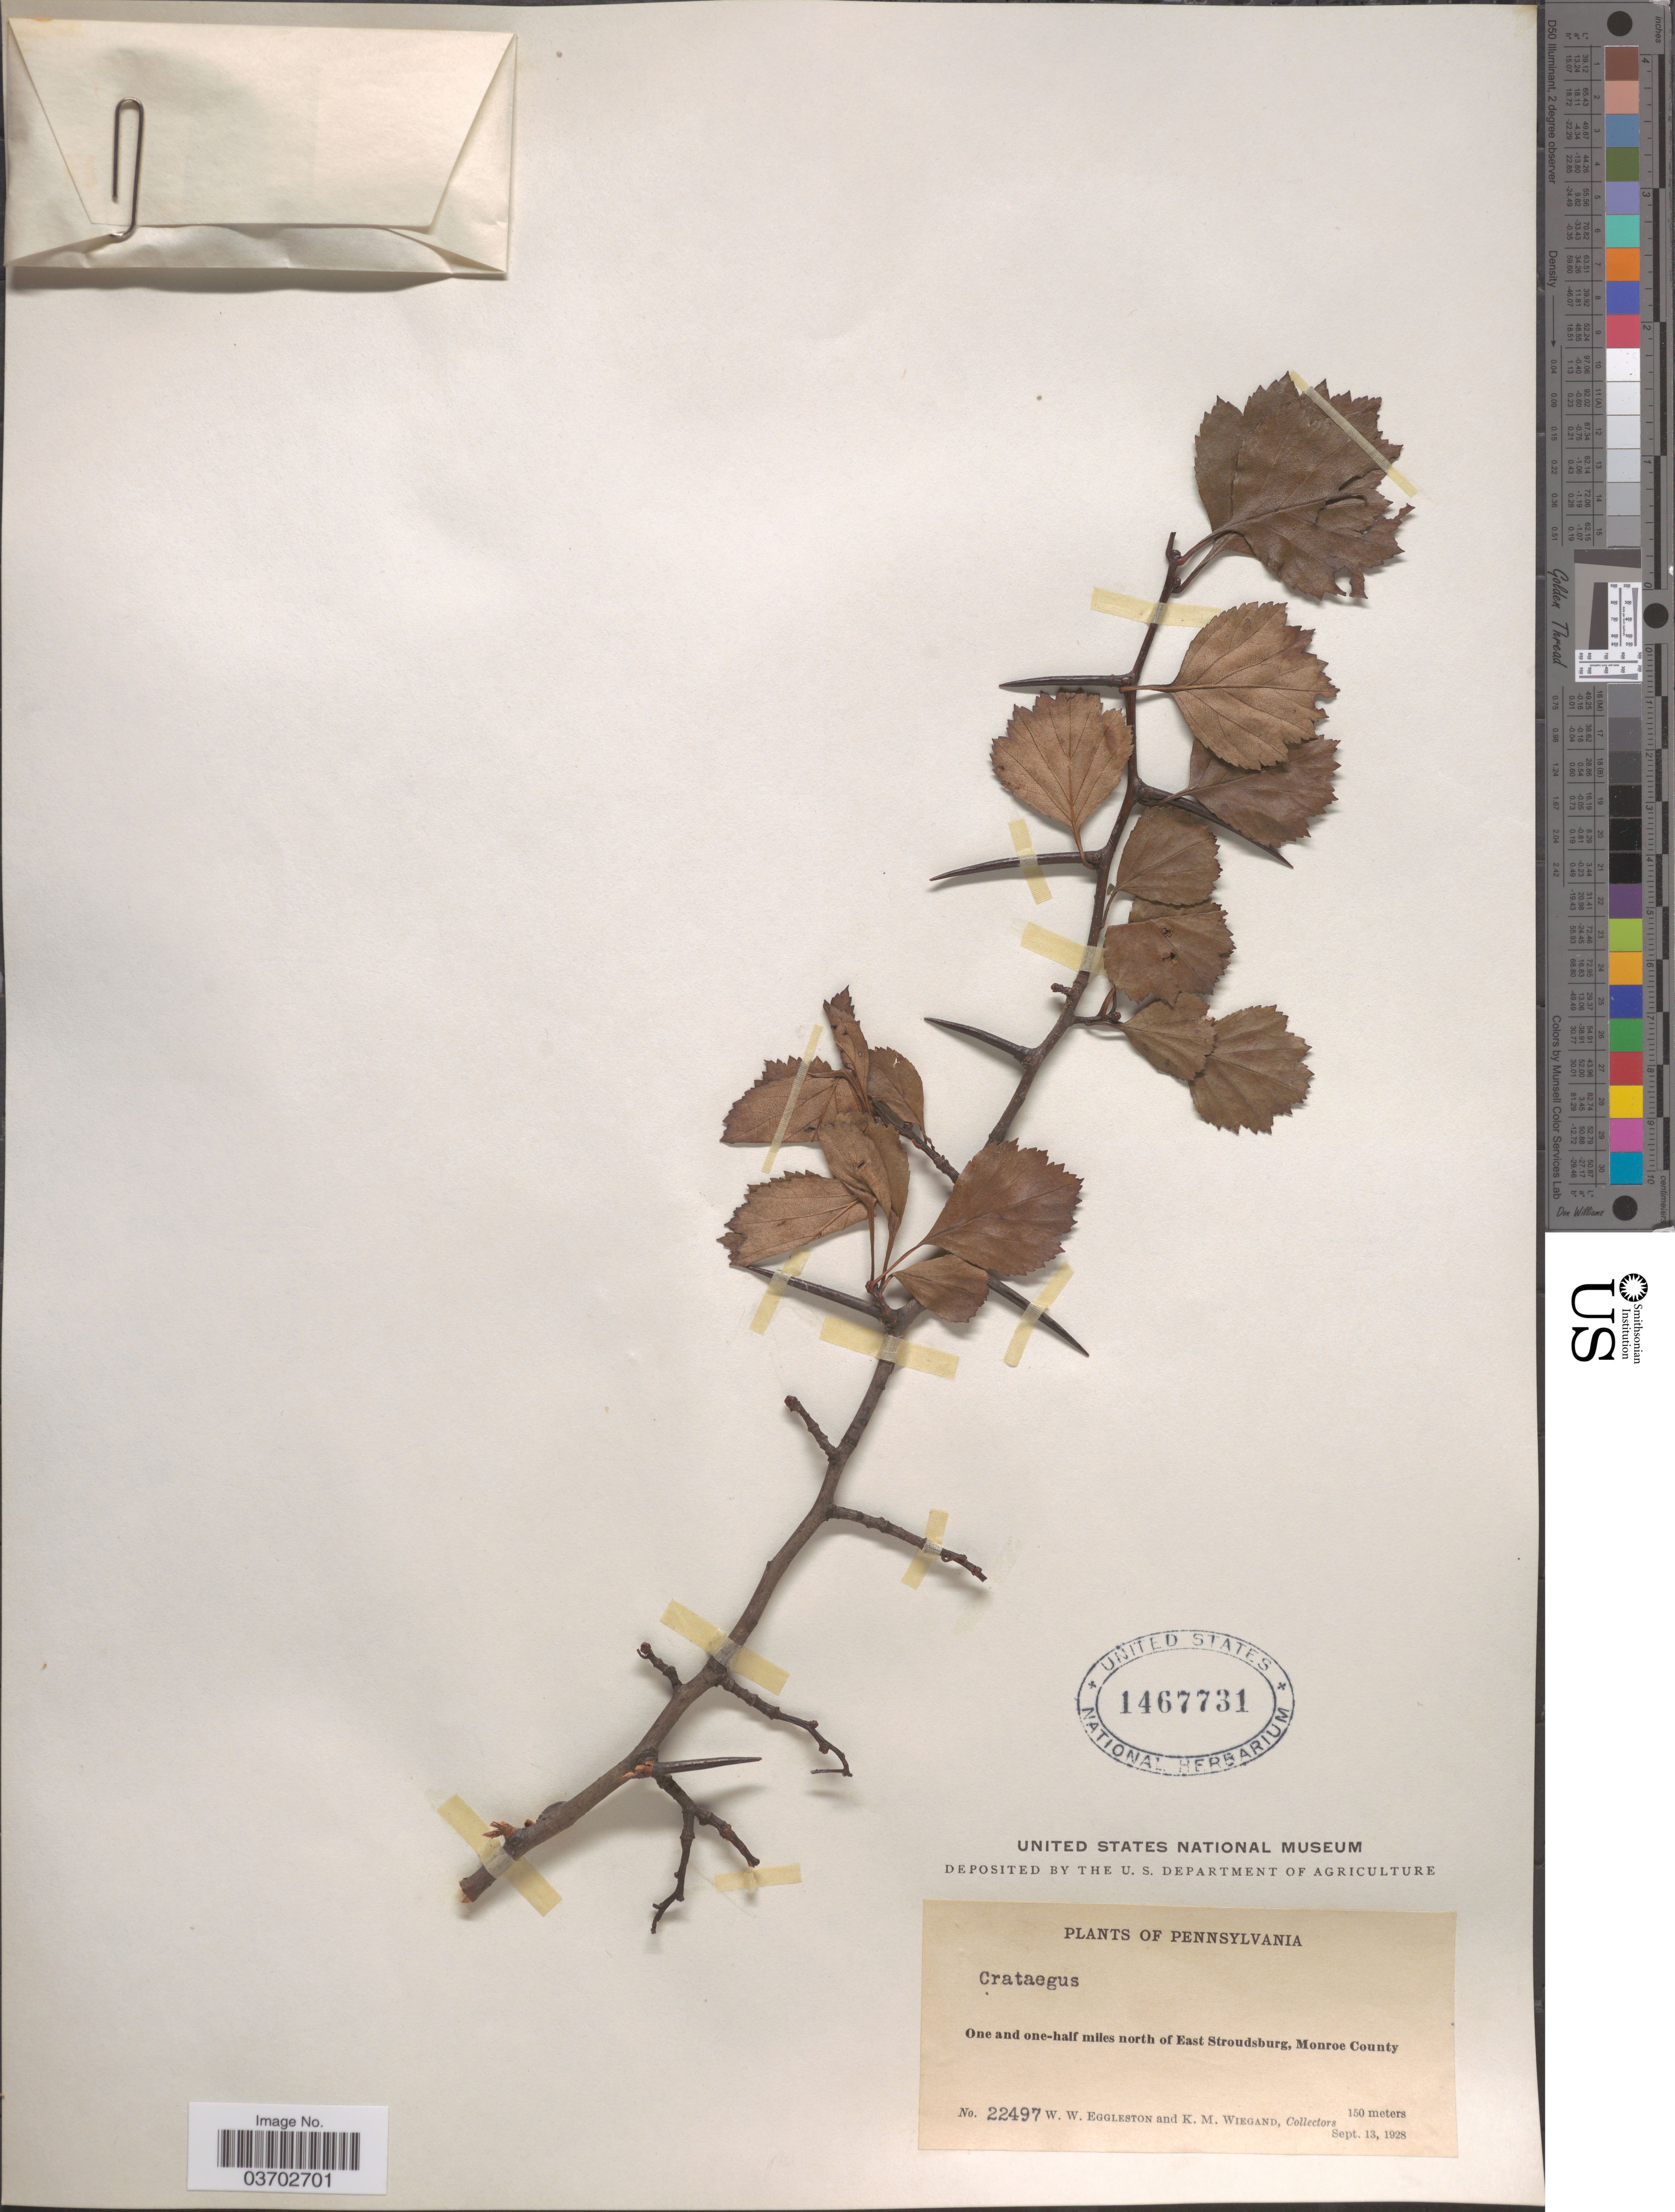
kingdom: Plantae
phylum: Tracheophyta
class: Magnoliopsida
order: Rosales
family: Rosaceae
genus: Crataegus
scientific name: Crataegus sp.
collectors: W. W. Eggleston & K. M. Wiegand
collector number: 22497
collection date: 1928-09-13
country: United States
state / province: Pennsylvania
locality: One and one-half miles north of East Stroudsburg, Monroe County.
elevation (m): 150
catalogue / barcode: US 1467731